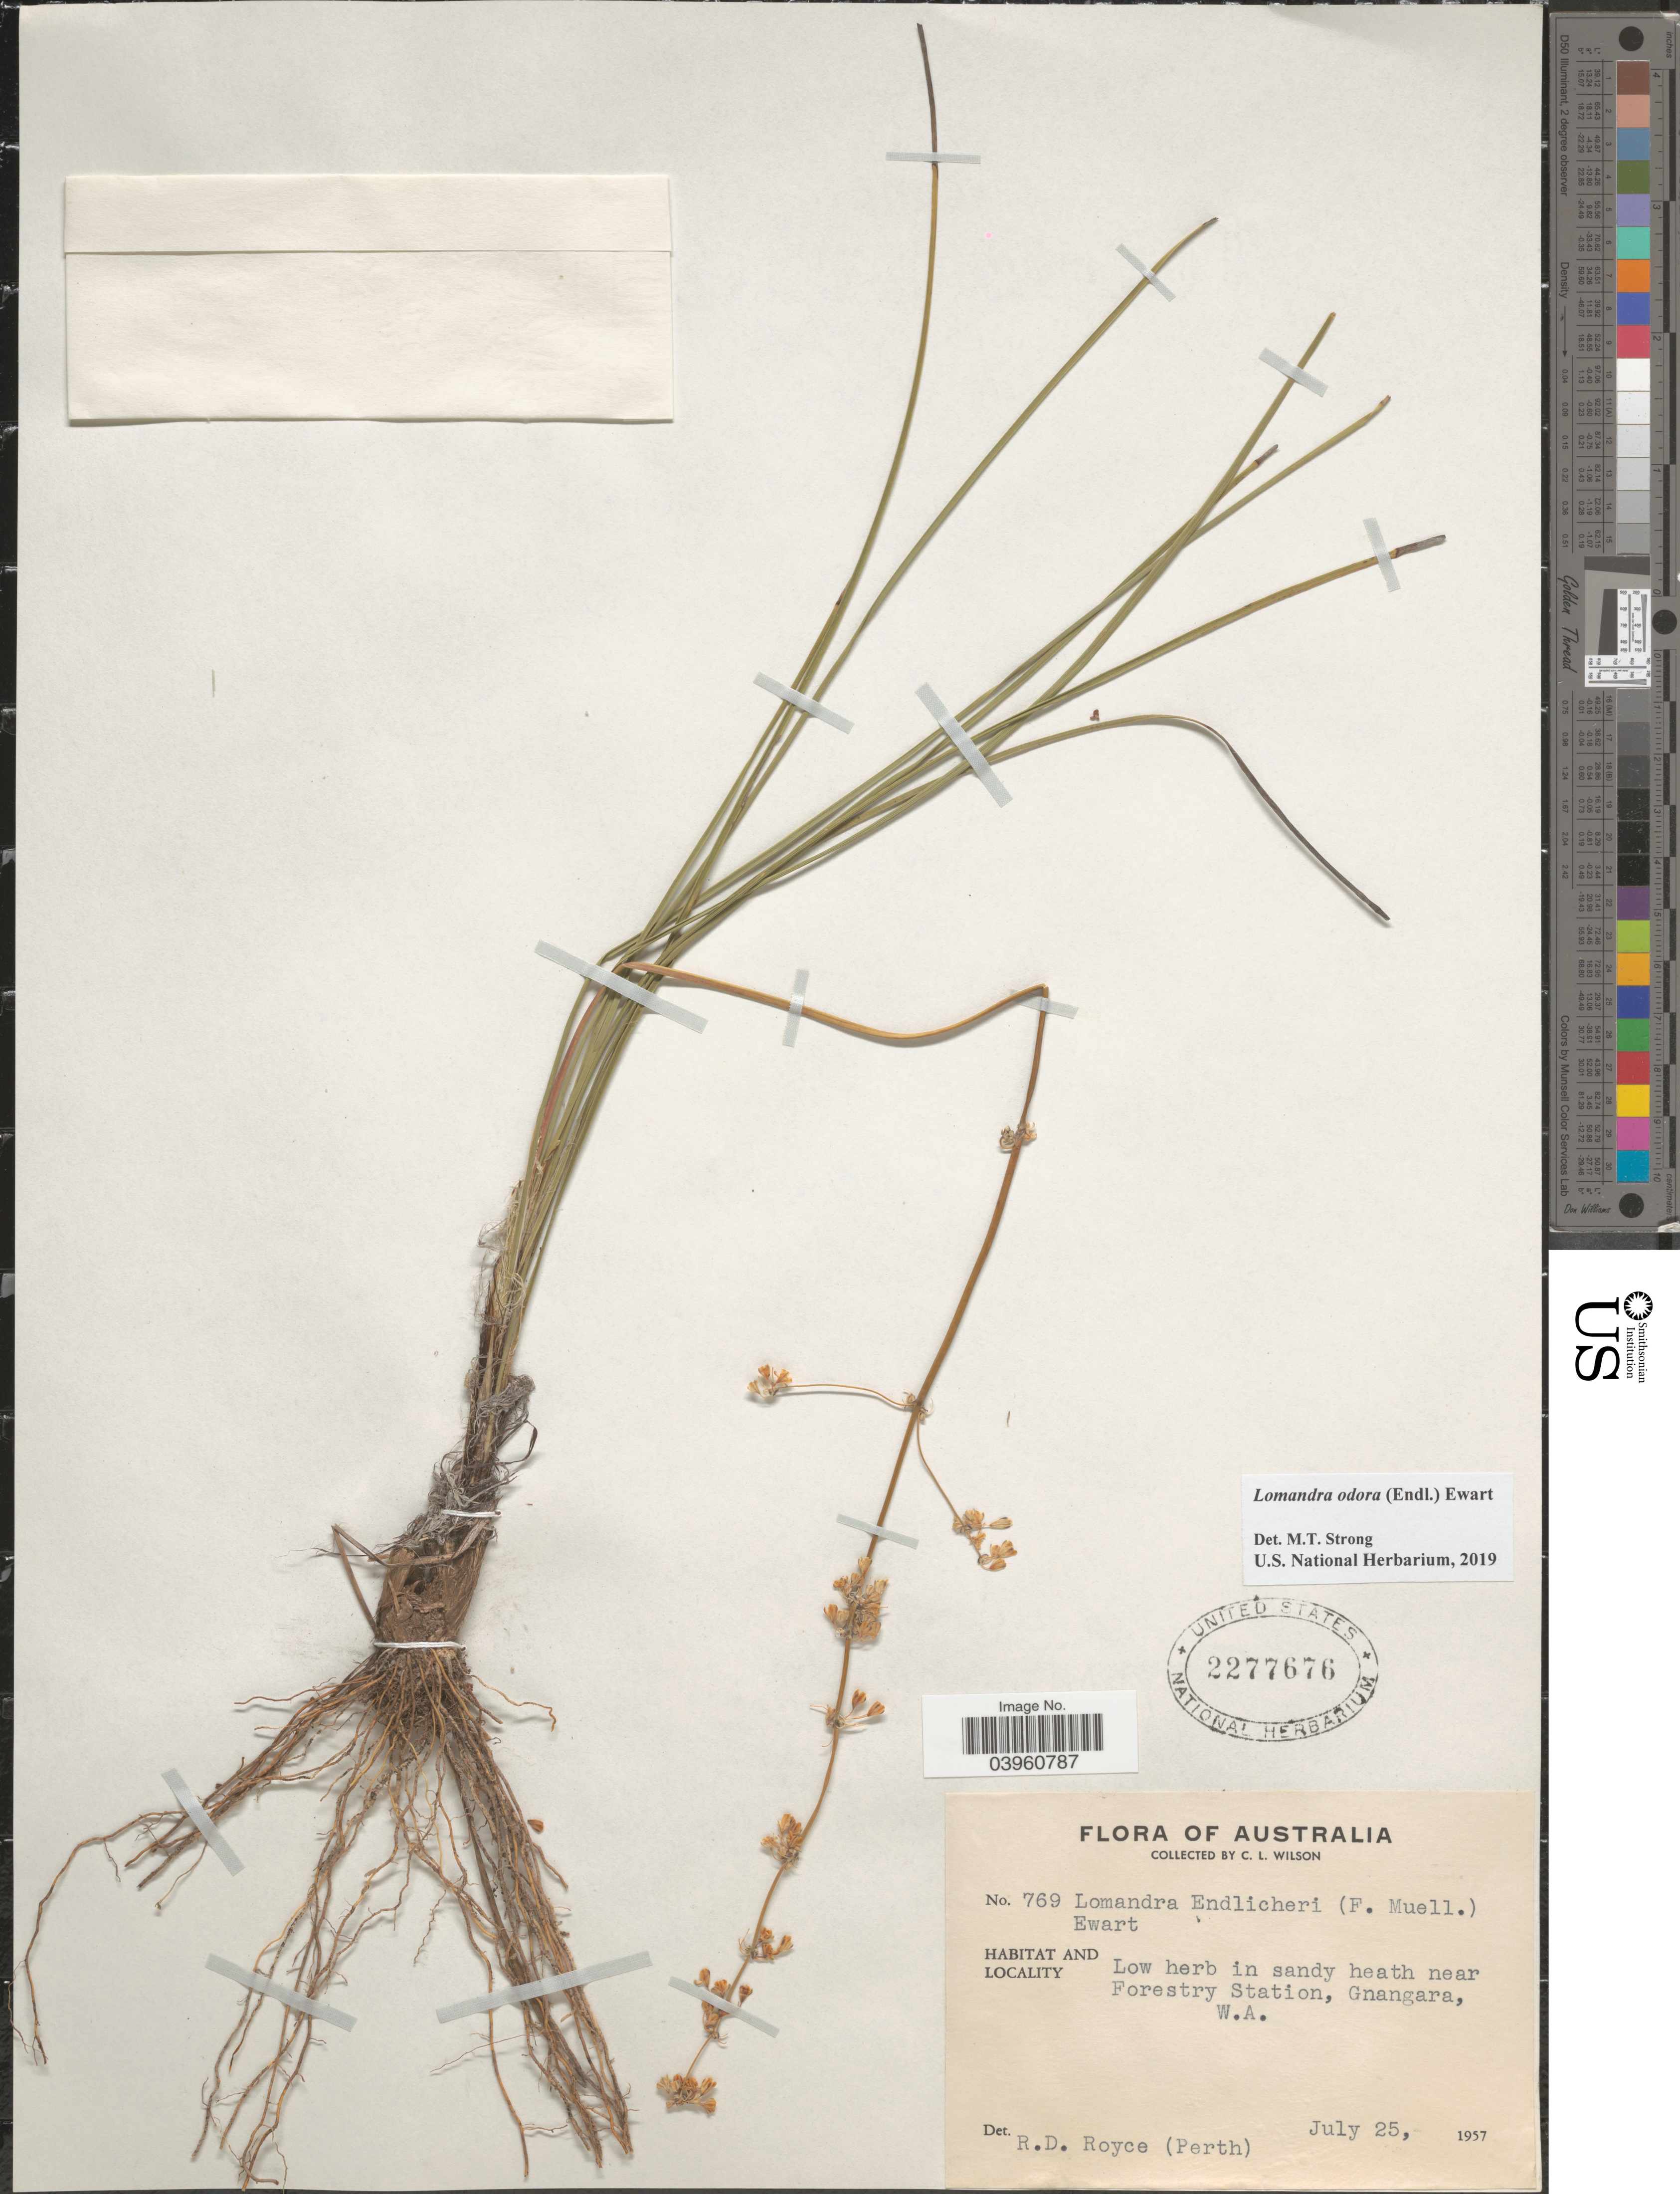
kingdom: Plantae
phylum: Tracheophyta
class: Liliopsida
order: Asparagales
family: Asparagaceae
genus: Lomandra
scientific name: Lomandra odora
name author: (Endl.) Ewart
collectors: C. L. Wilson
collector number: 769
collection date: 1957-07-25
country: Australia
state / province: Western Australia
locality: In sandy heath near Forestry Station, Gnangara, W.A.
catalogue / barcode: US 2277676